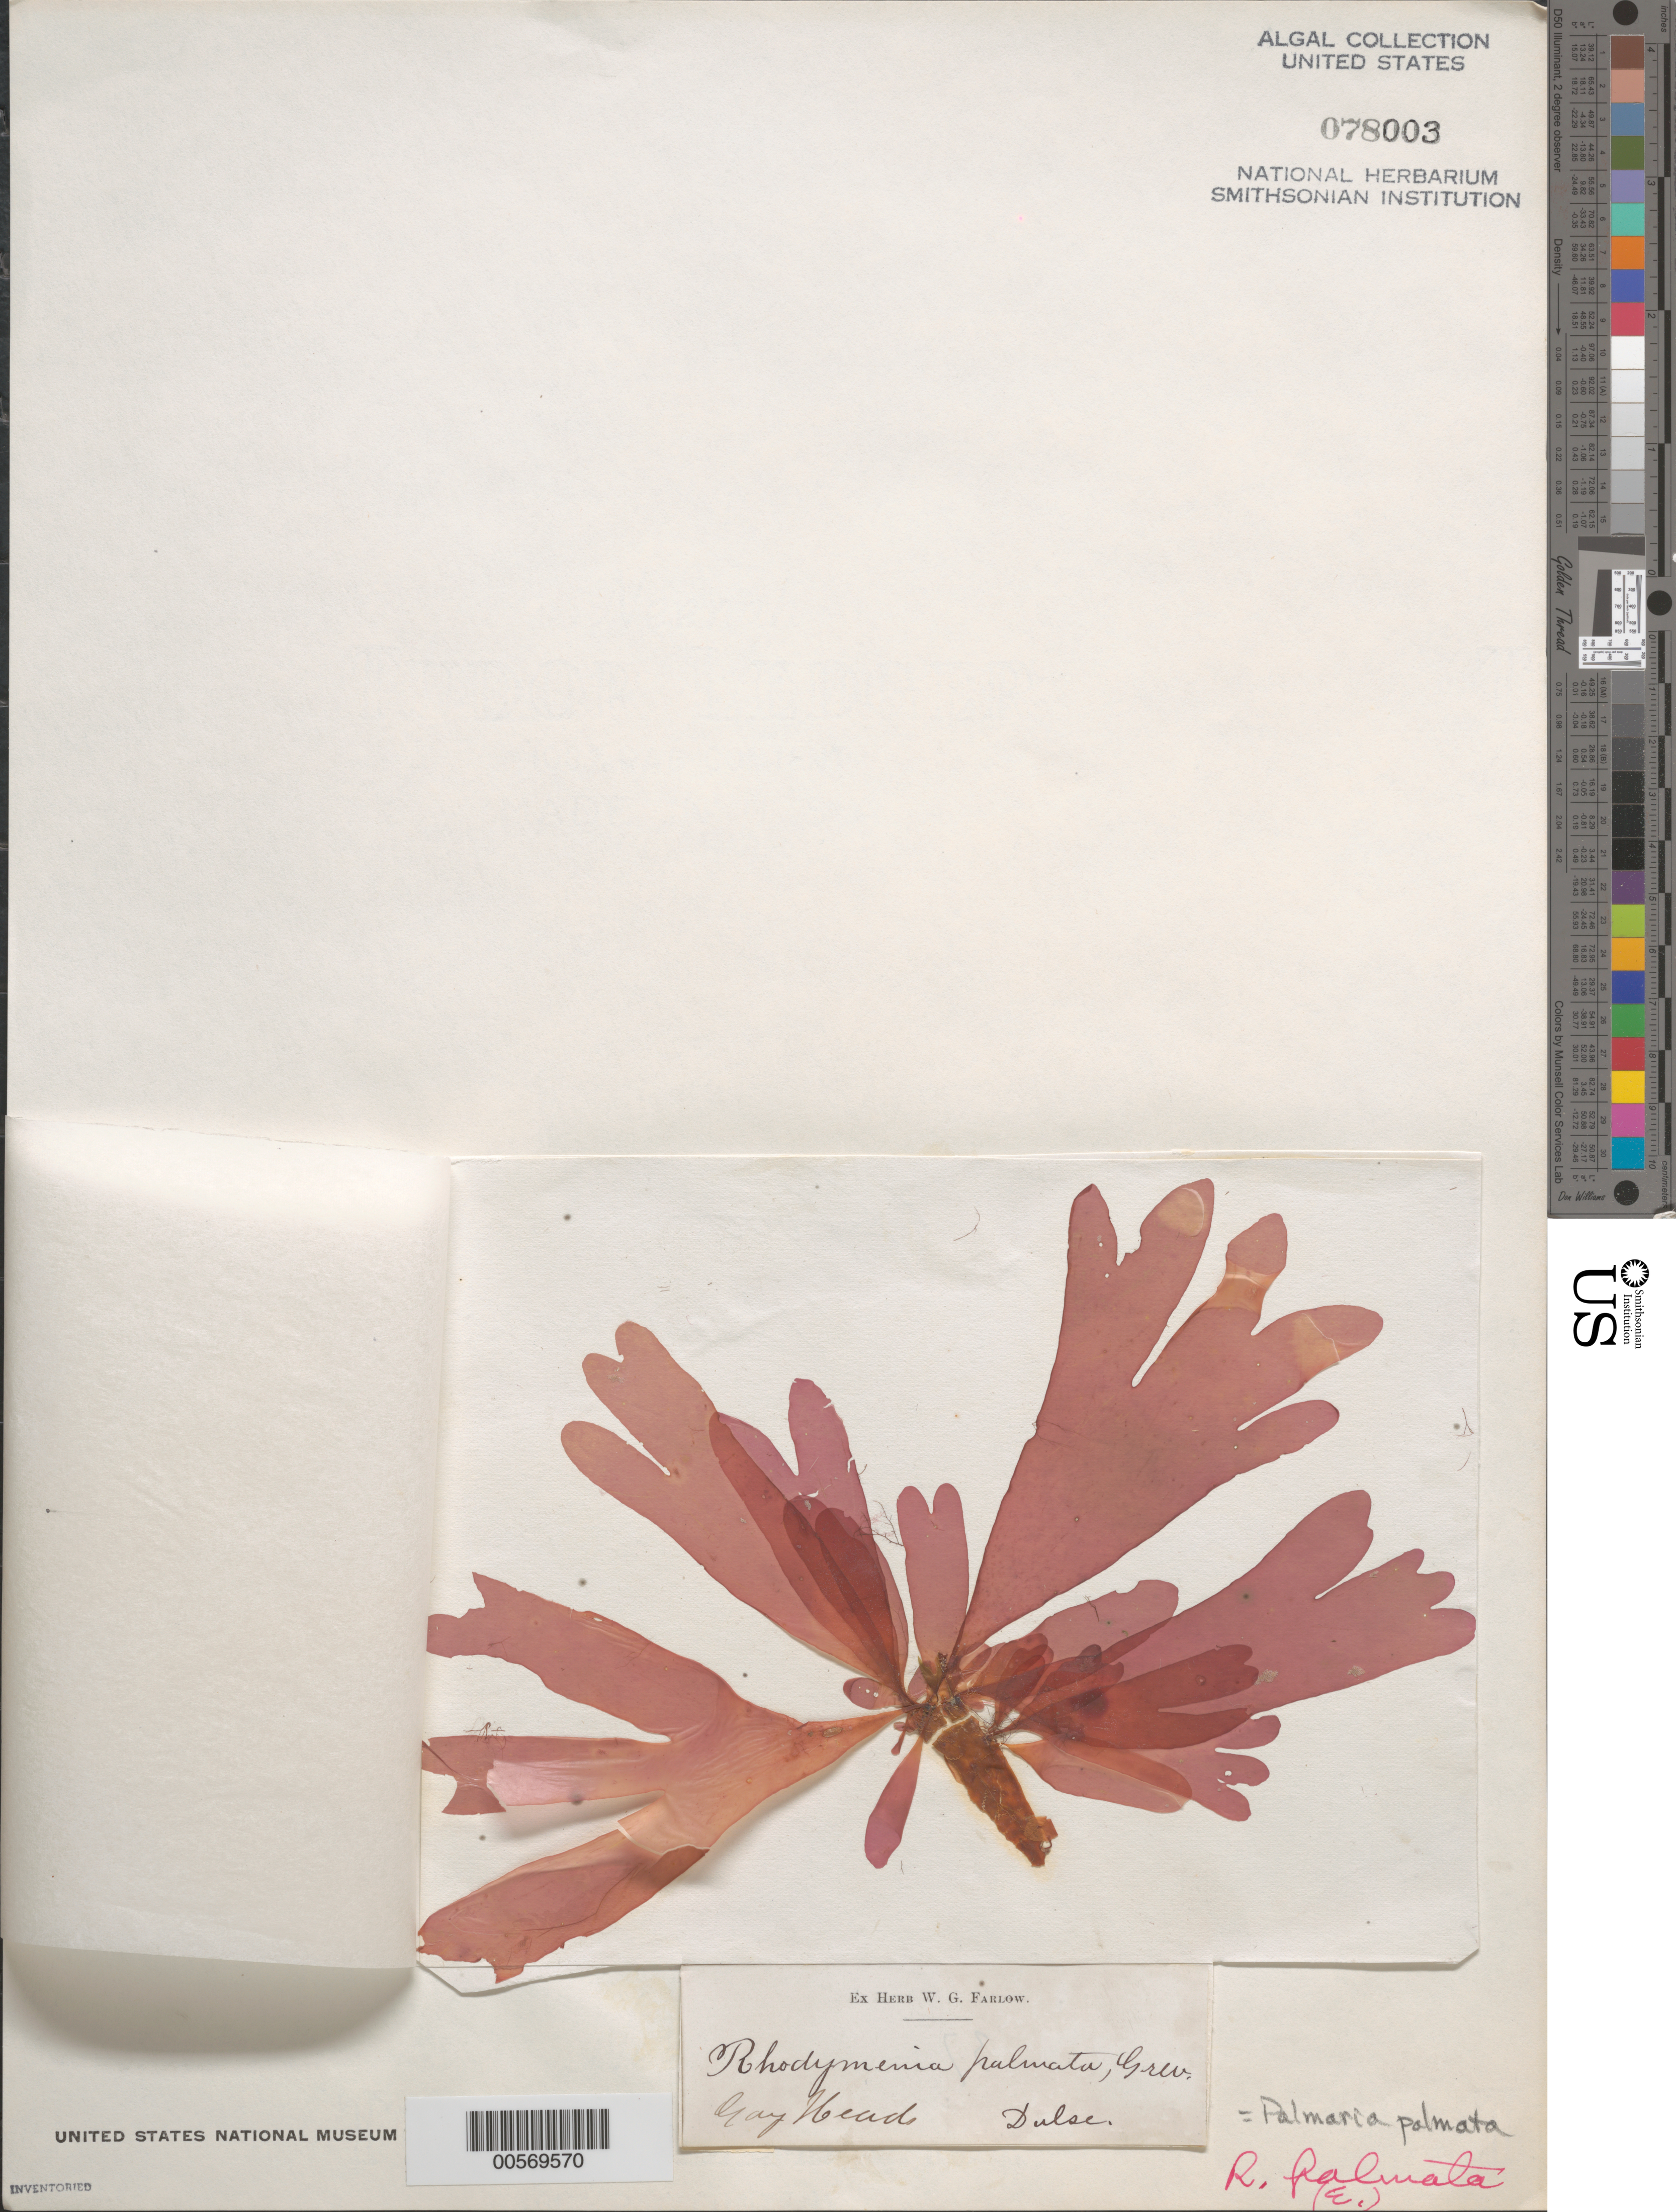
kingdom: Plantae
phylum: Rhodophyta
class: Florideophyceae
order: Palmariales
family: Palmariaceae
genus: Palmaria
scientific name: Palmaria palmata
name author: (L.) F. Weber & D. Mohr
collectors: W. Farlow (Herbarium)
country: United States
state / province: Massachusetts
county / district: Dukes County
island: Martha's Vineyard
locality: Gay Head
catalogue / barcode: US 78003